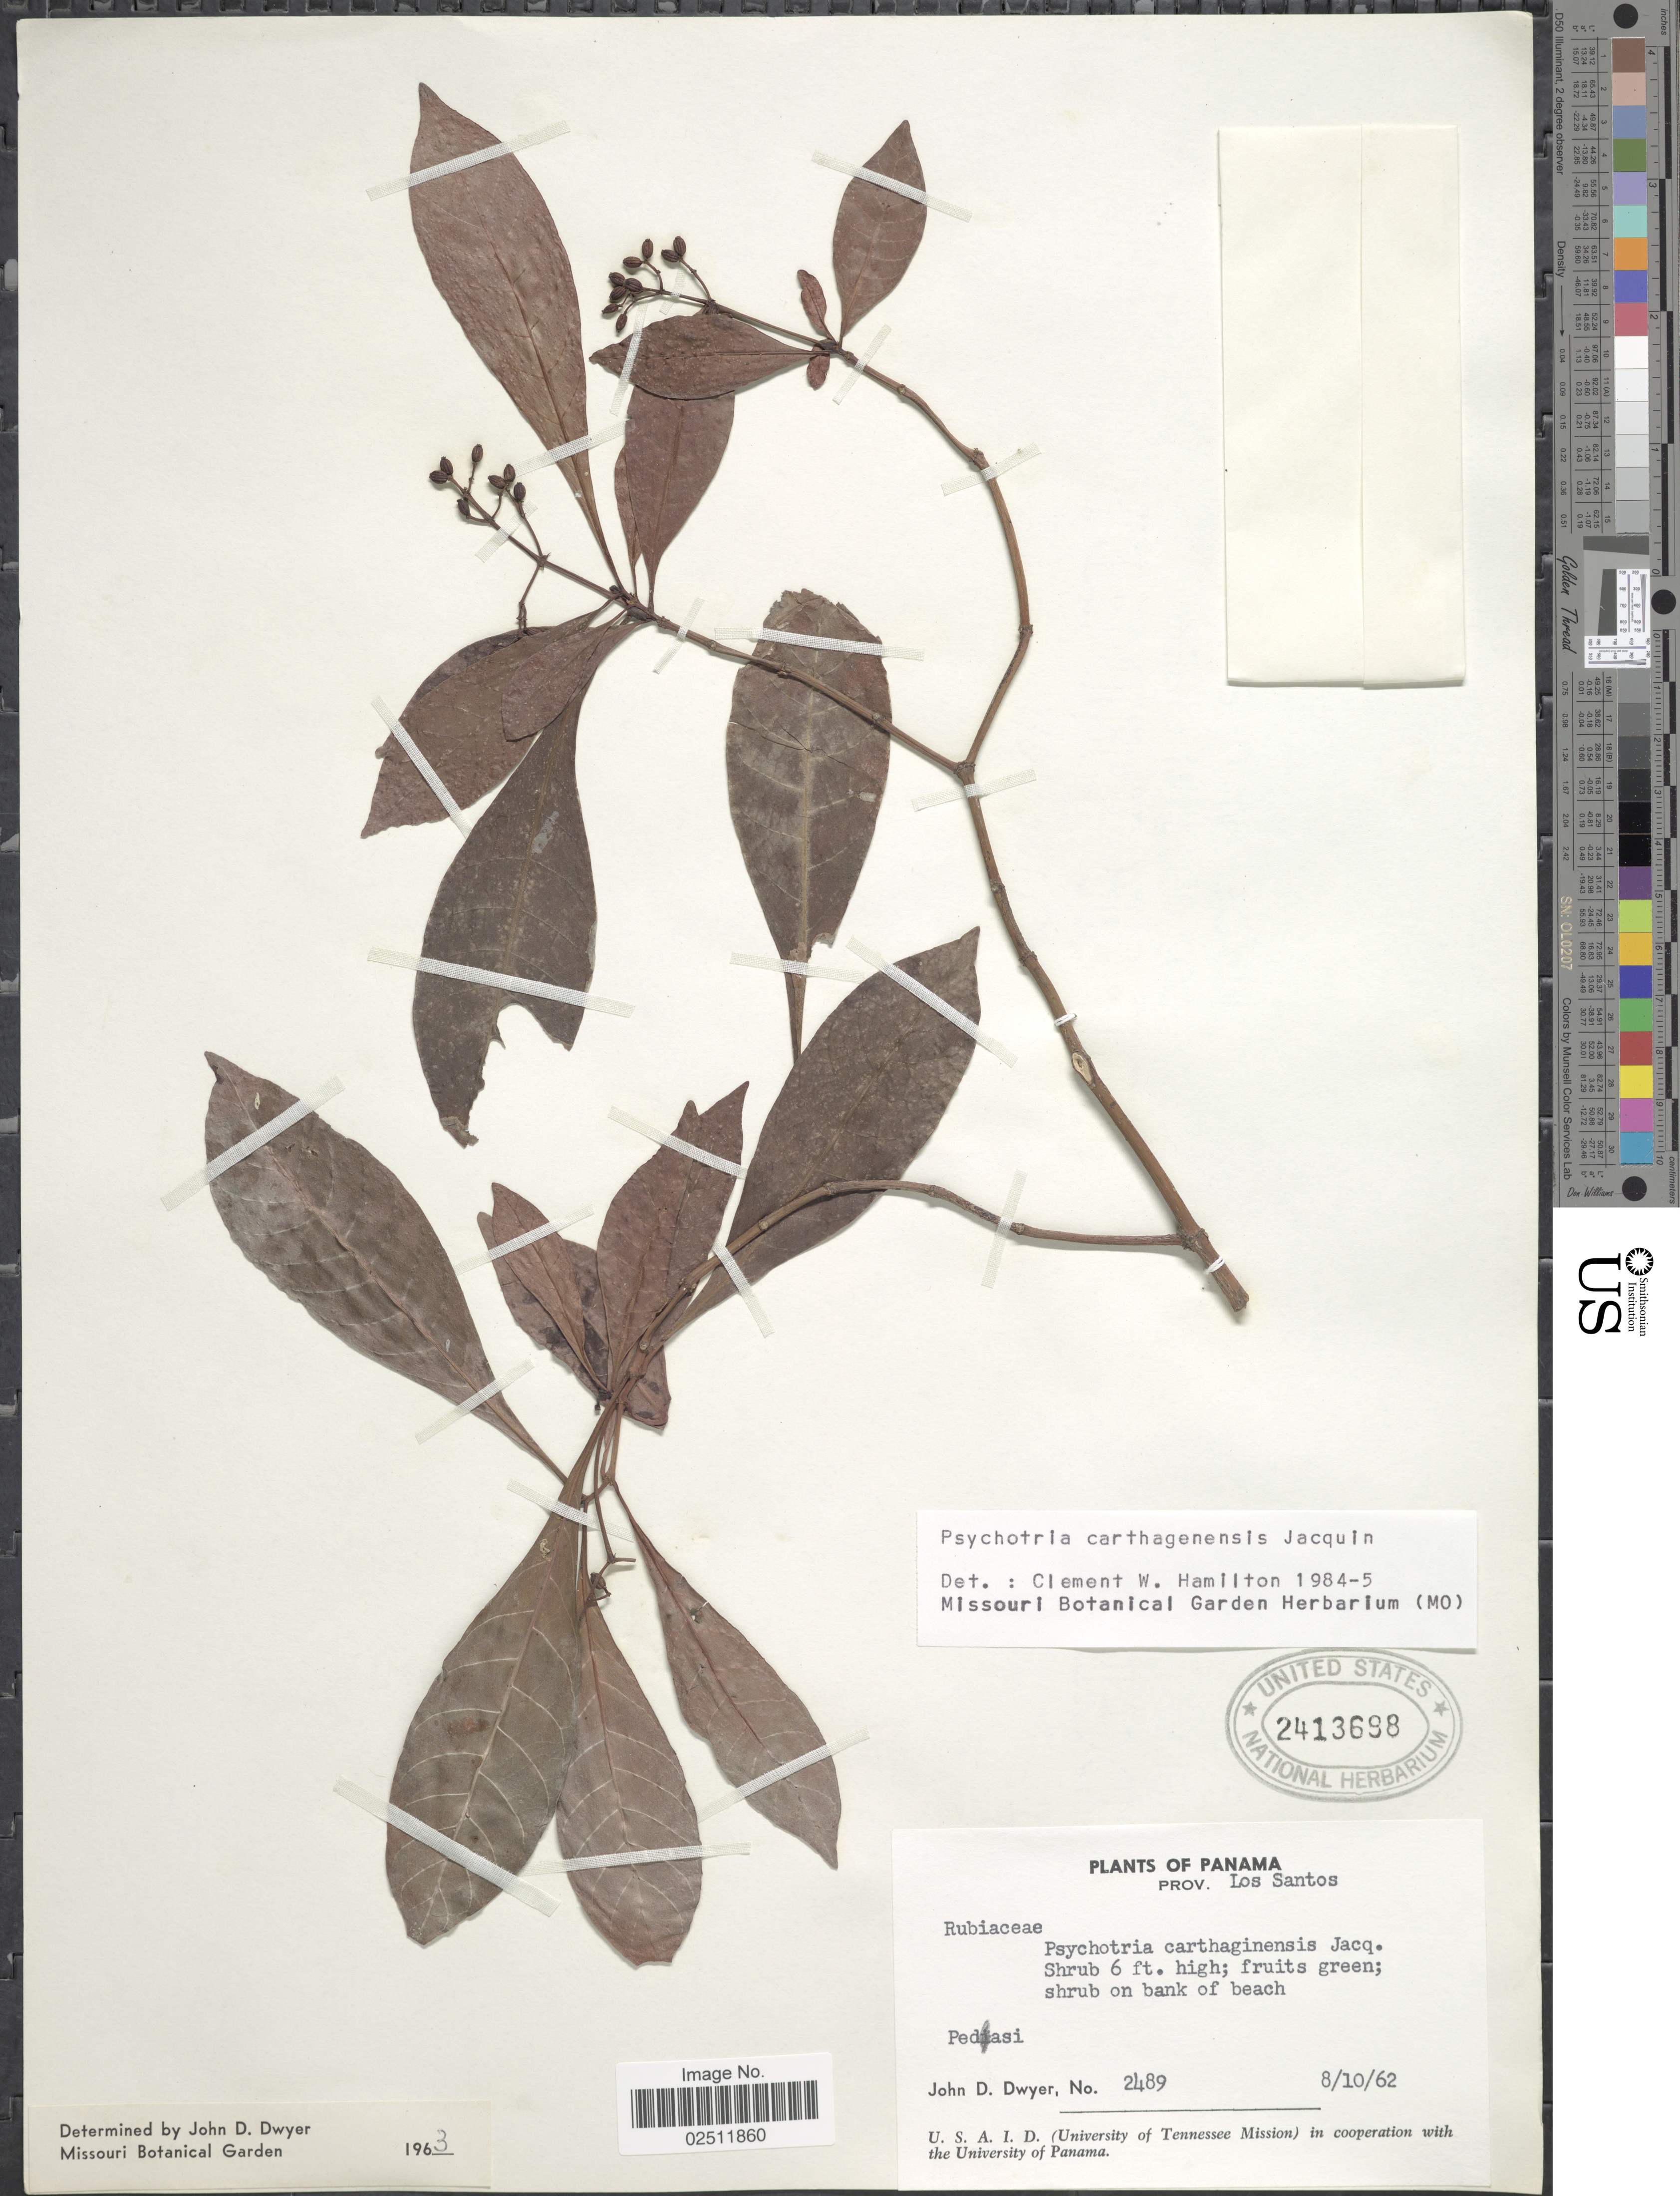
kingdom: Plantae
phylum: Tracheophyta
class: Magnoliopsida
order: Gentianales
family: Rubiaceae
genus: Psychotria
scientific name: Psychotria carthagenensis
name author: Jacq.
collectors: J. D. Dwyer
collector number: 2489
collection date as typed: Transcribed d/m/y: 8/10/62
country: Panama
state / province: Los Santos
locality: Pedasi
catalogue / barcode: US 2413698